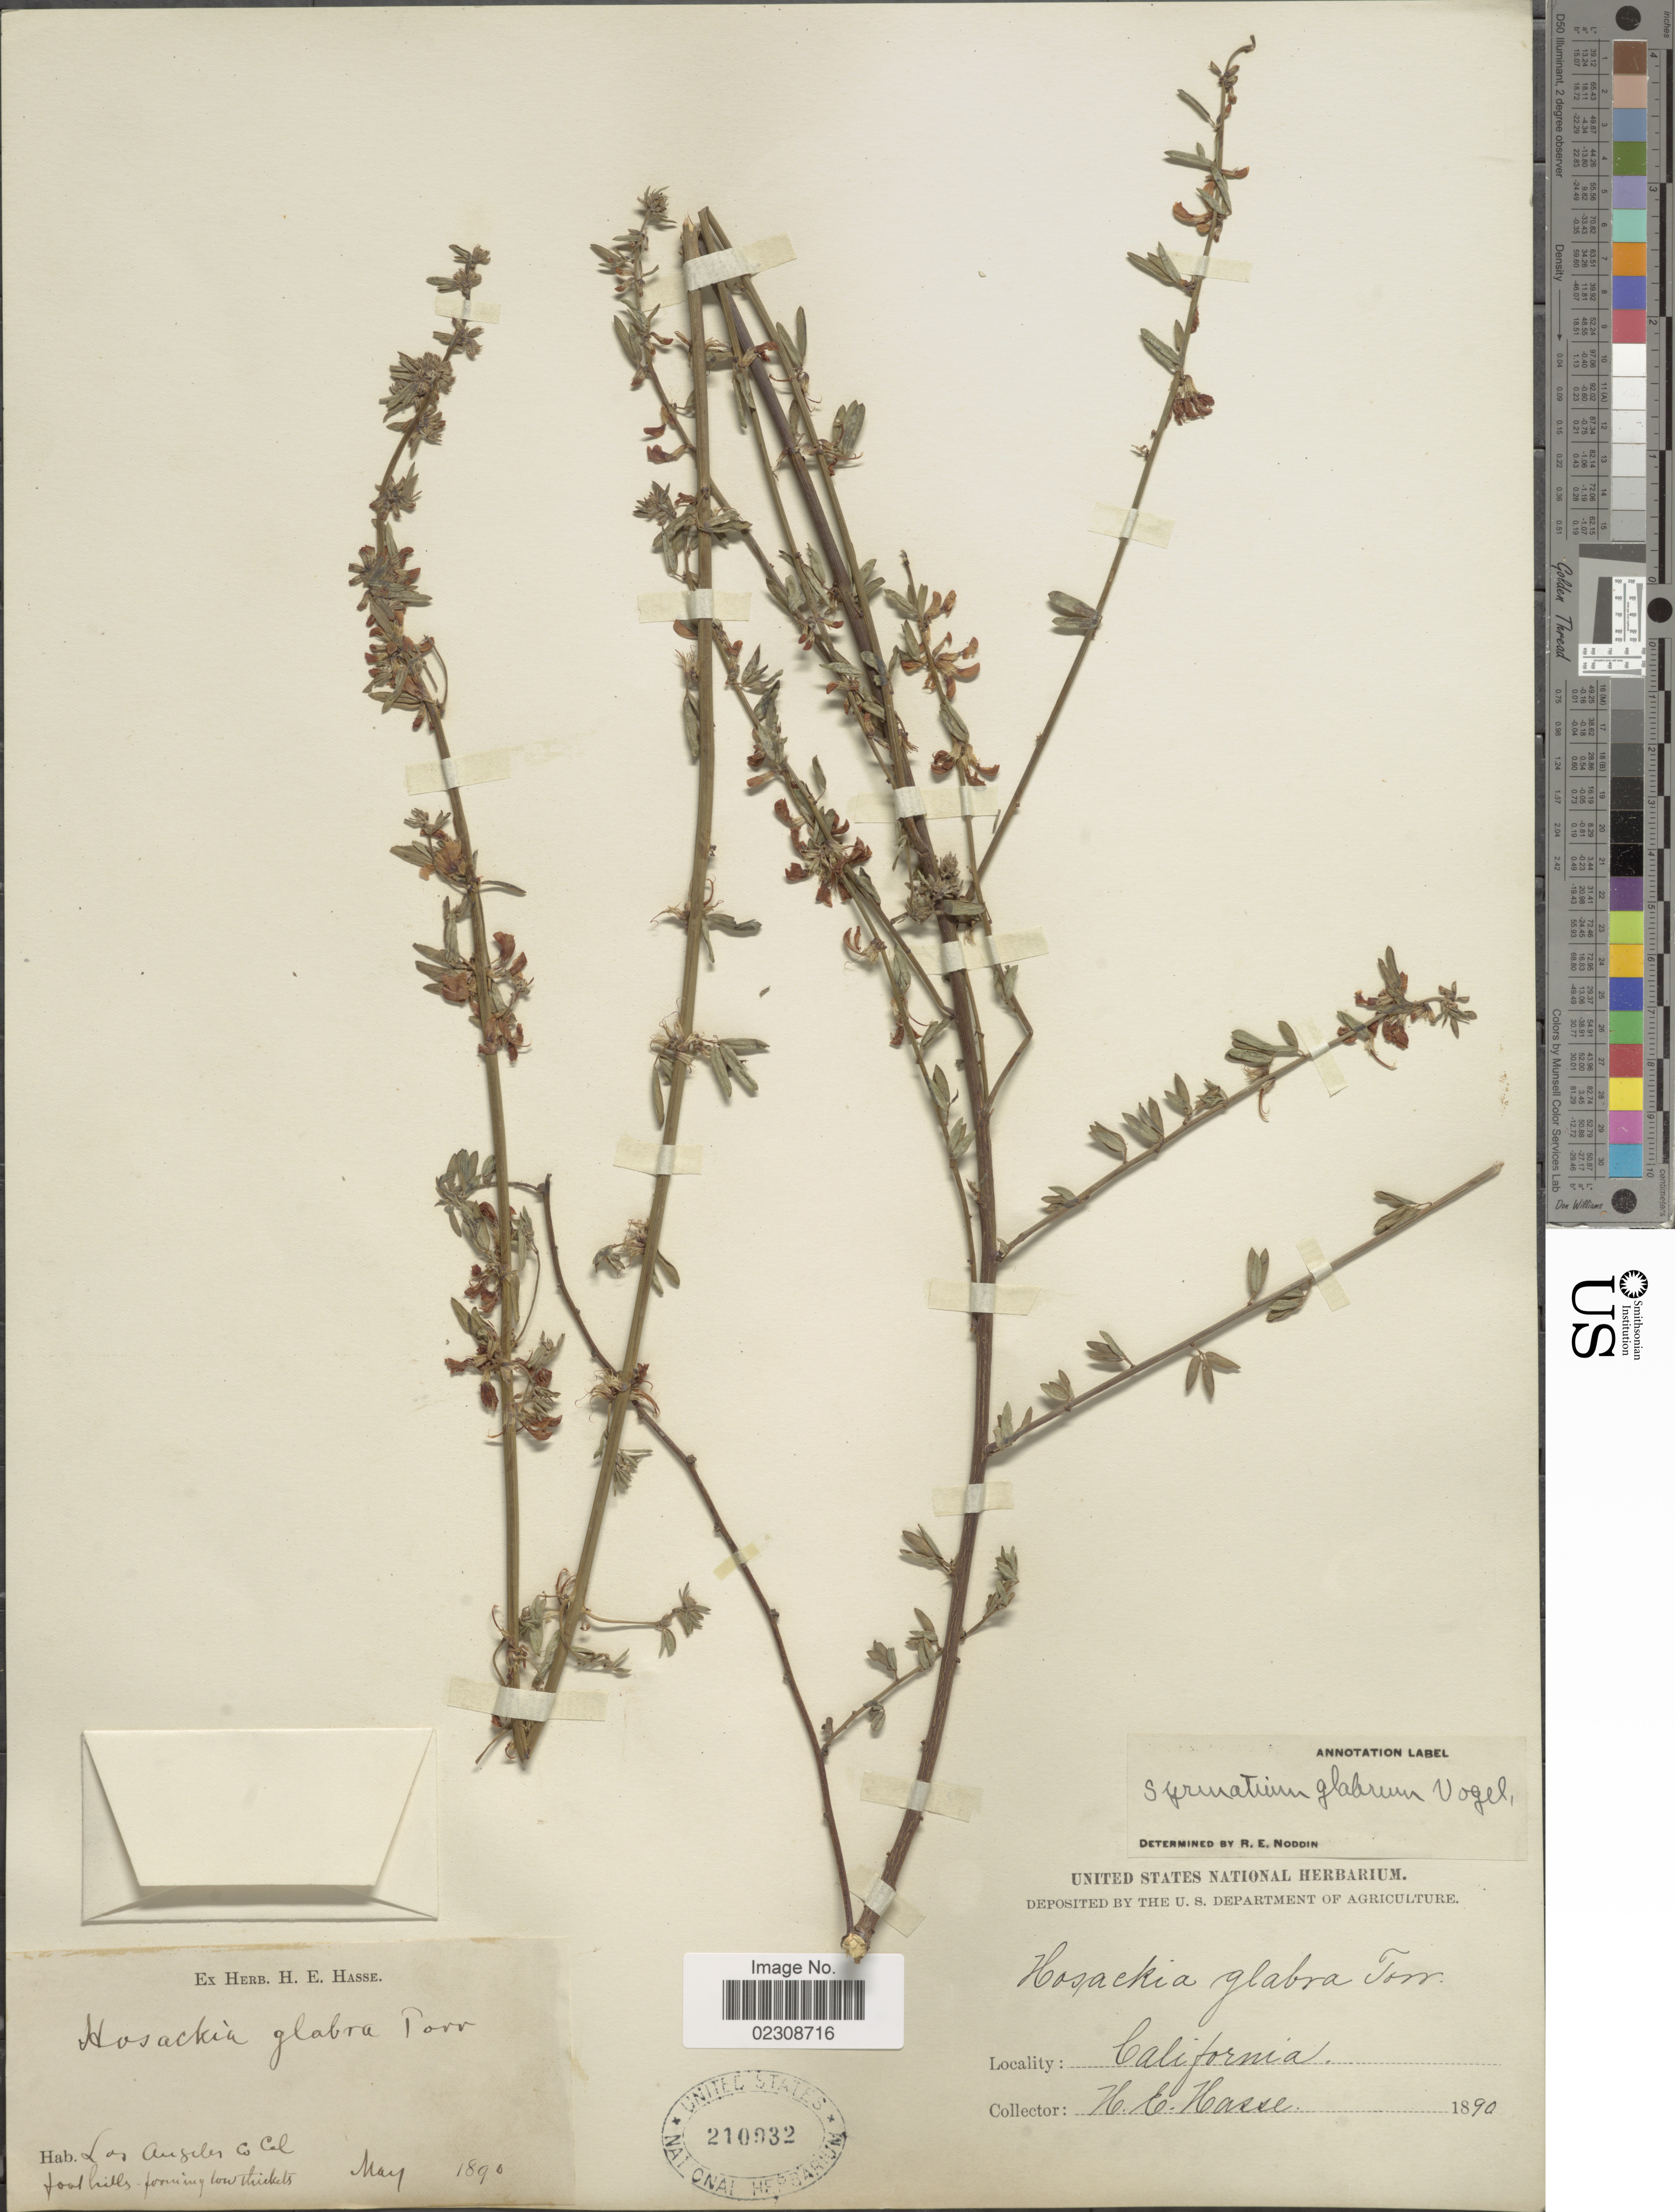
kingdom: Plantae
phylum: Tracheophyta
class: Magnoliopsida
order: Fabales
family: Fabaceae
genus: Syrmatium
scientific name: Syrmatium glabrum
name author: Vogel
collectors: H. E. Hasse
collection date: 1890-05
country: United States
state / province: California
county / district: Los Angeles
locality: Los Angeles Co. Cal.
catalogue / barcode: US 210932